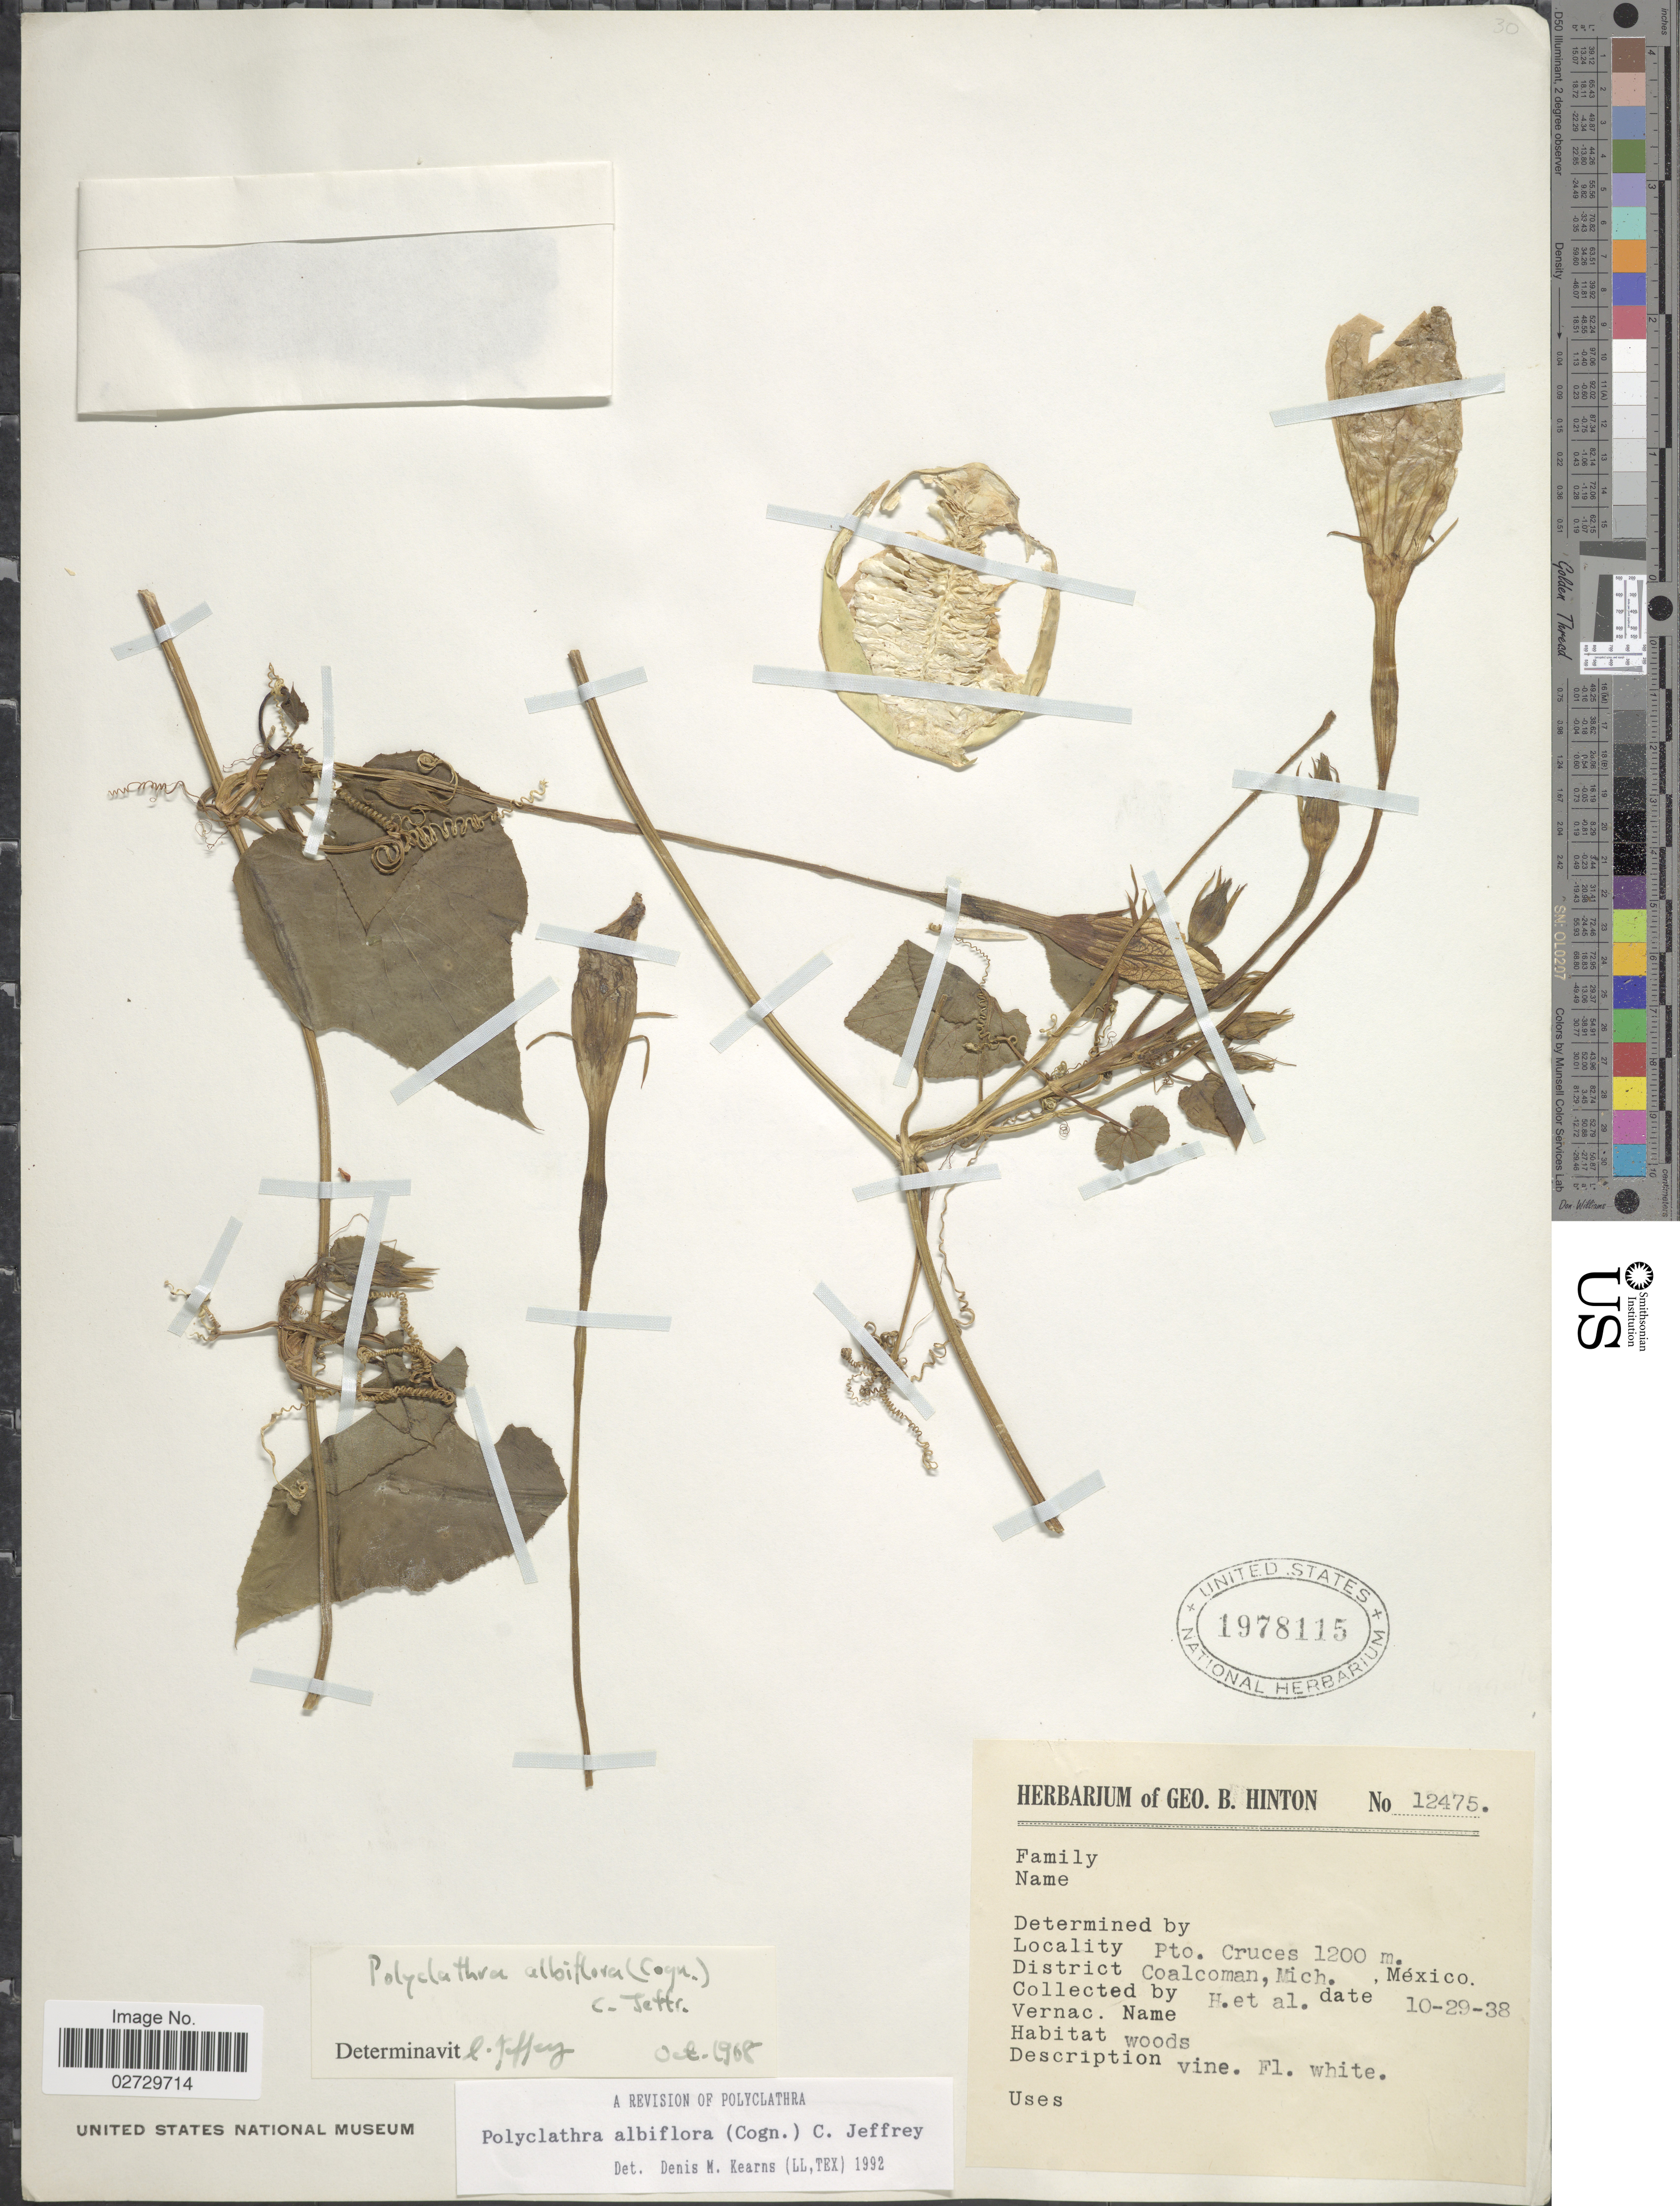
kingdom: Plantae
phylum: Tracheophyta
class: Magnoliopsida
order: Cucurbitales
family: Cucurbitaceae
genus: Polyclathra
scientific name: Polyclathra albiflora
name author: (Cogn.) C. Jeffrey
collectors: G. B. Hinton & et al.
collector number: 12475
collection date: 1938-10-29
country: Mexico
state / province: Michoacán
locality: Pto. Cruces, District Coalcoman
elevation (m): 1200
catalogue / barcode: US 1978115